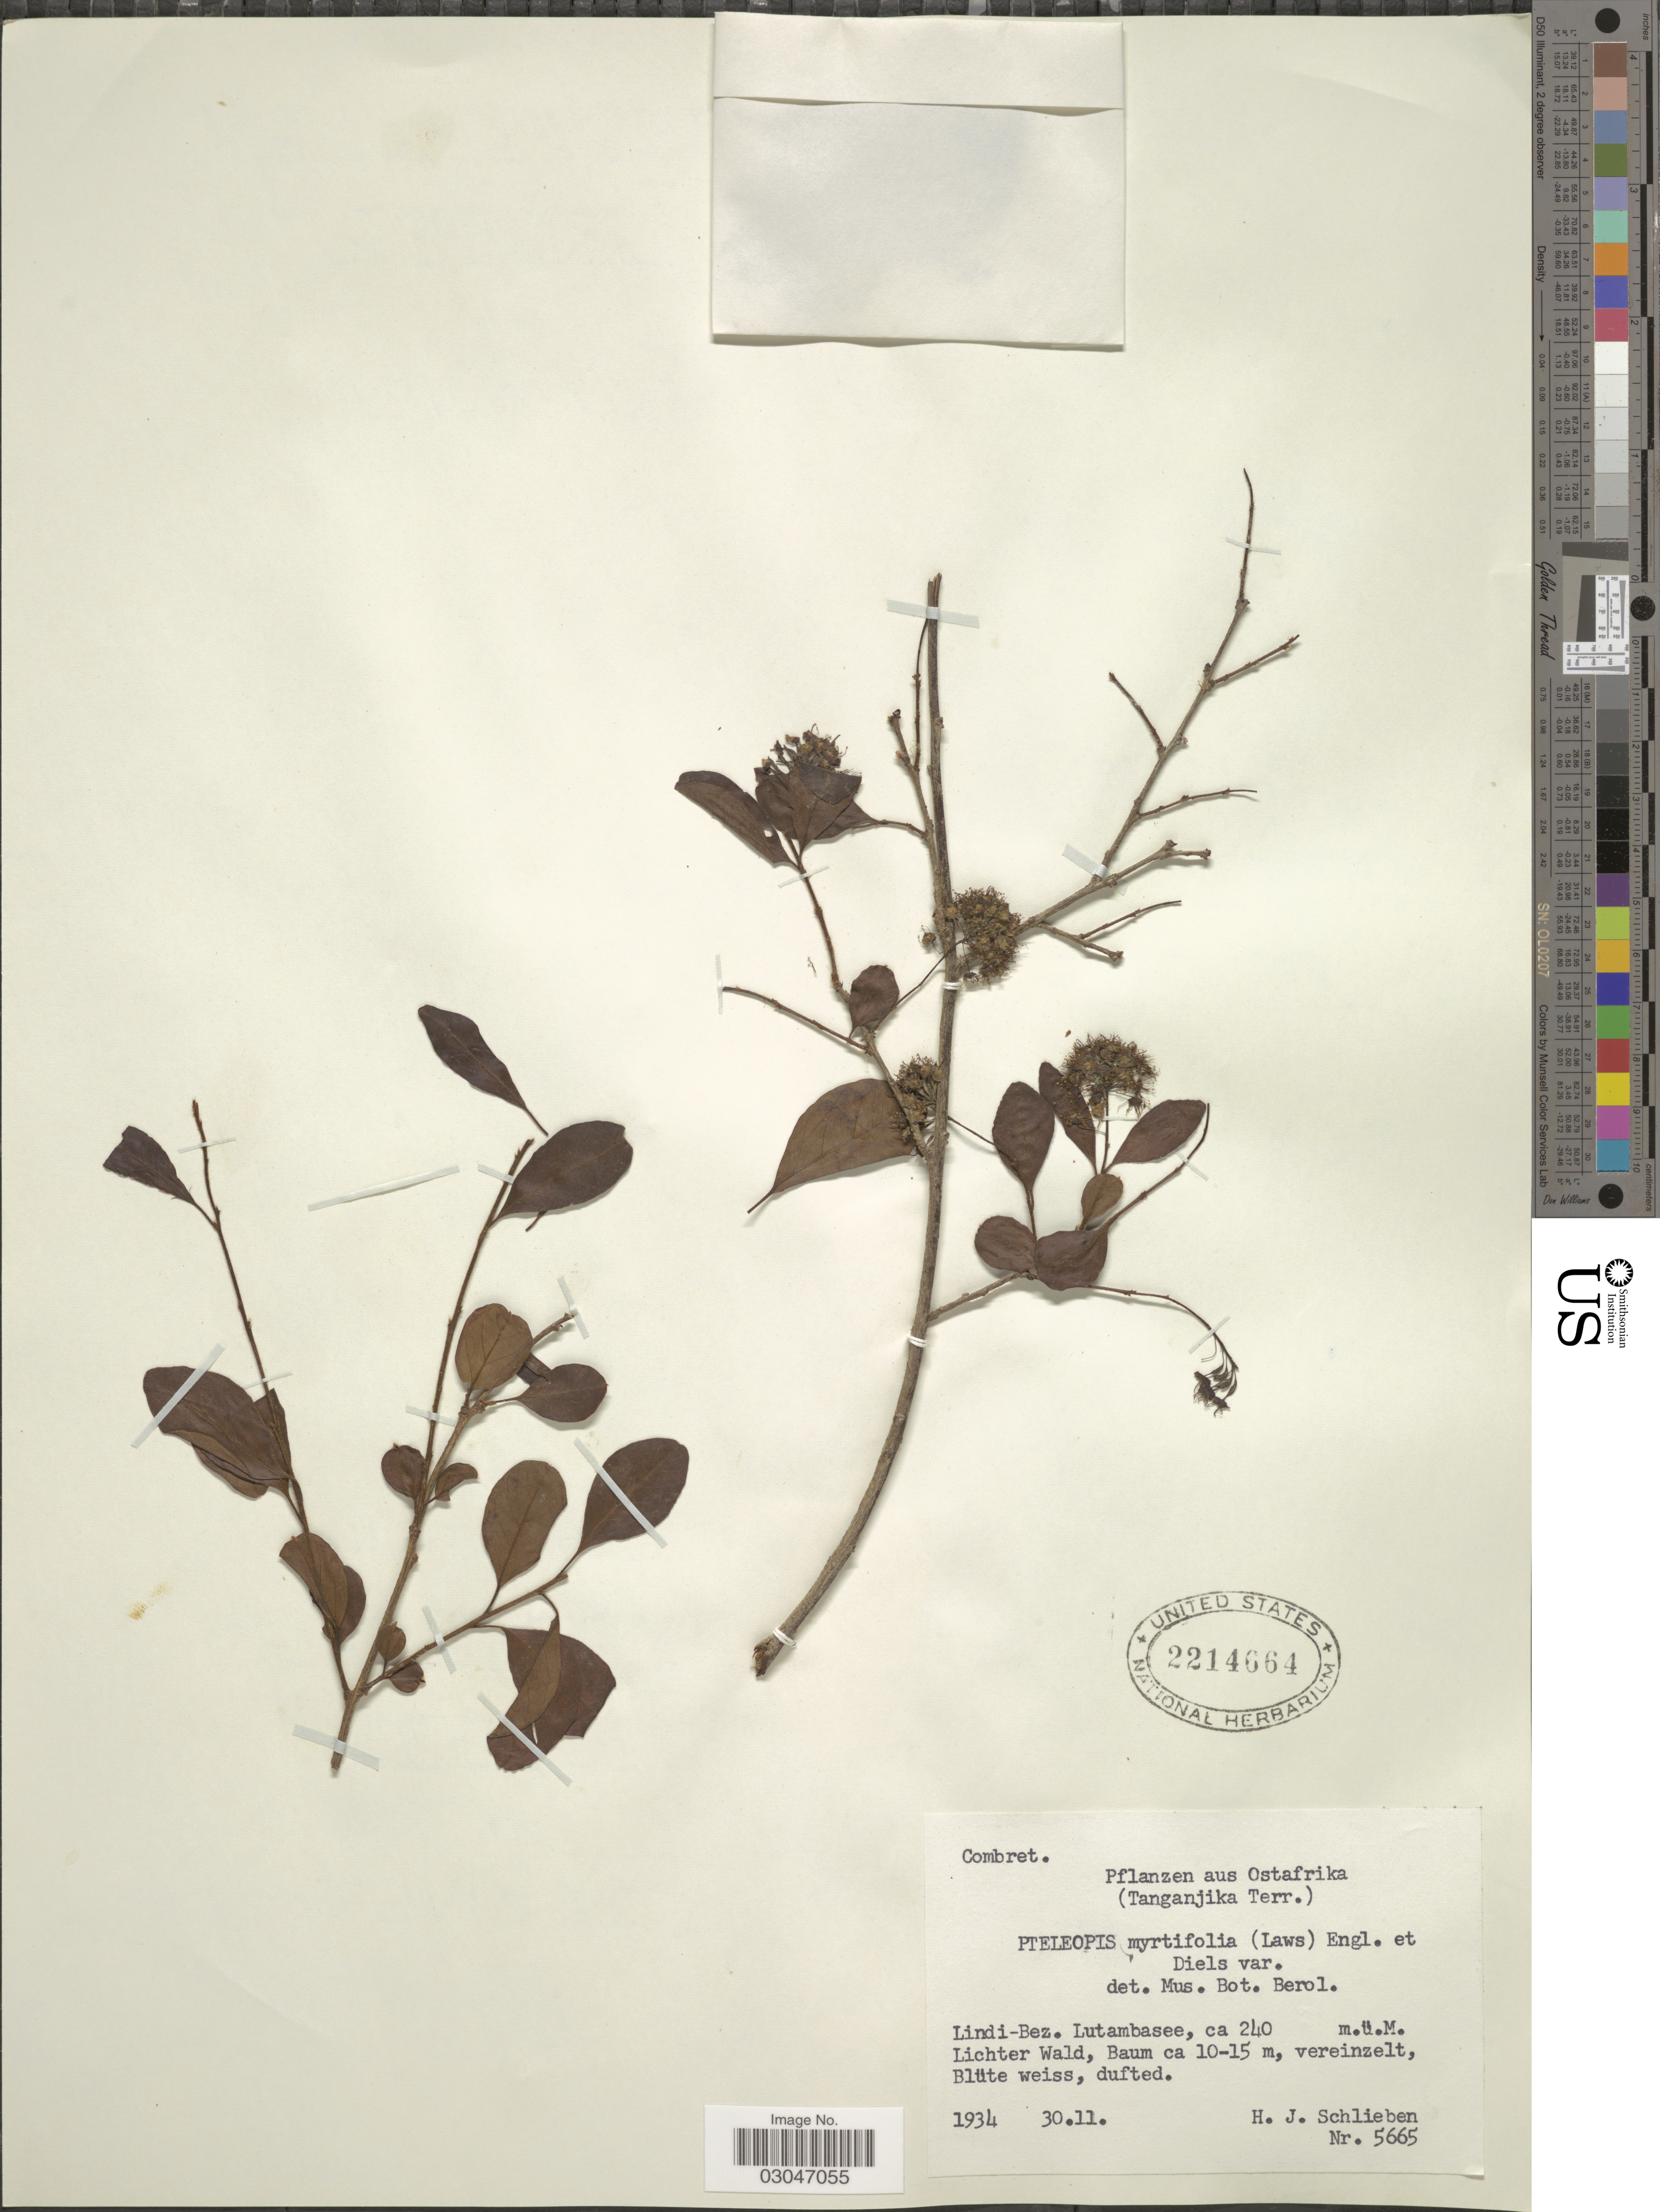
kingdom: Plantae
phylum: Tracheophyta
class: Magnoliopsida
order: Myrtales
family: Combretaceae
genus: Terminalia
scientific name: Terminalia myrtifolia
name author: (M.A. Lawson) Gere & Boatwr.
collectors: H. J. Schlieben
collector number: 5665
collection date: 1934-11-30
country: Tanzania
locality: Pflanzen aus Ostafrika (Tanganjika Terr.) Lindi-Bez., Lutambasee, Lichter Wald.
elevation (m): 240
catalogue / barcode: US 2214664